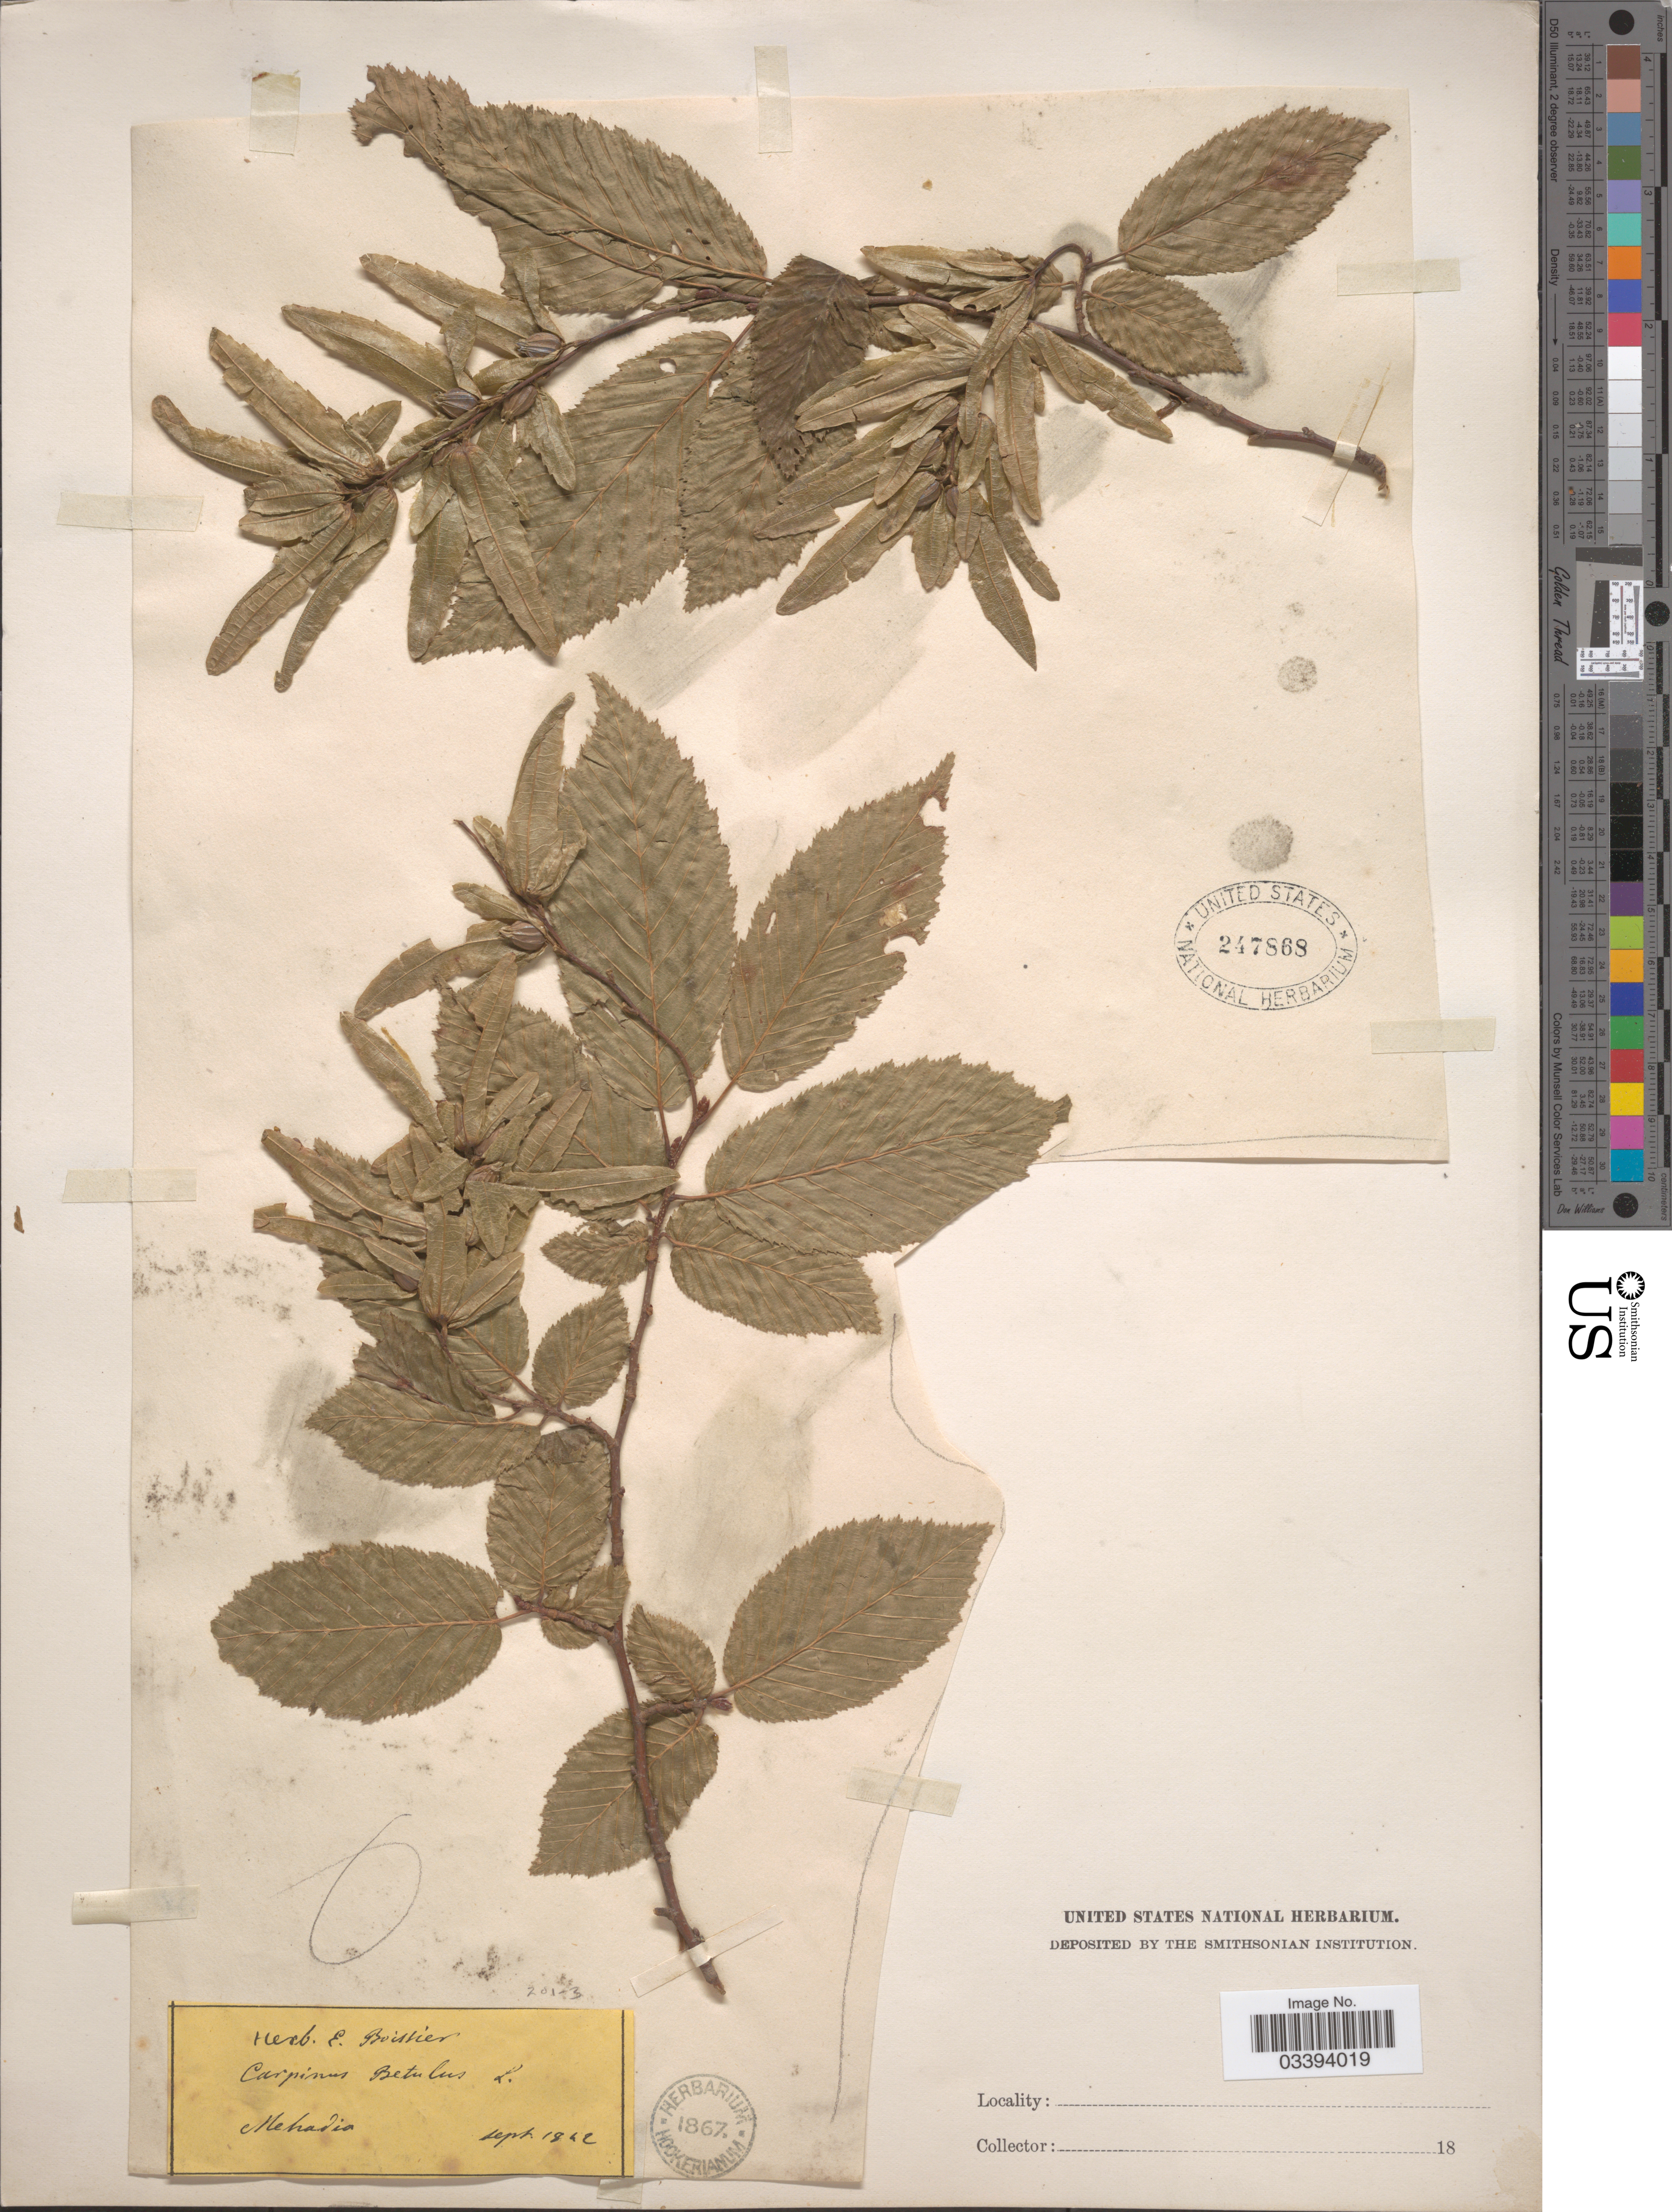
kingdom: Plantae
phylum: Tracheophyta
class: Magnoliopsida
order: Fagales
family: Betulaceae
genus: Carpinus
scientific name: Carpinus betulus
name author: L.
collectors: ex herb. E. Boissier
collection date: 1842-09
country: Romania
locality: Mehadia.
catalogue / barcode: US 247868